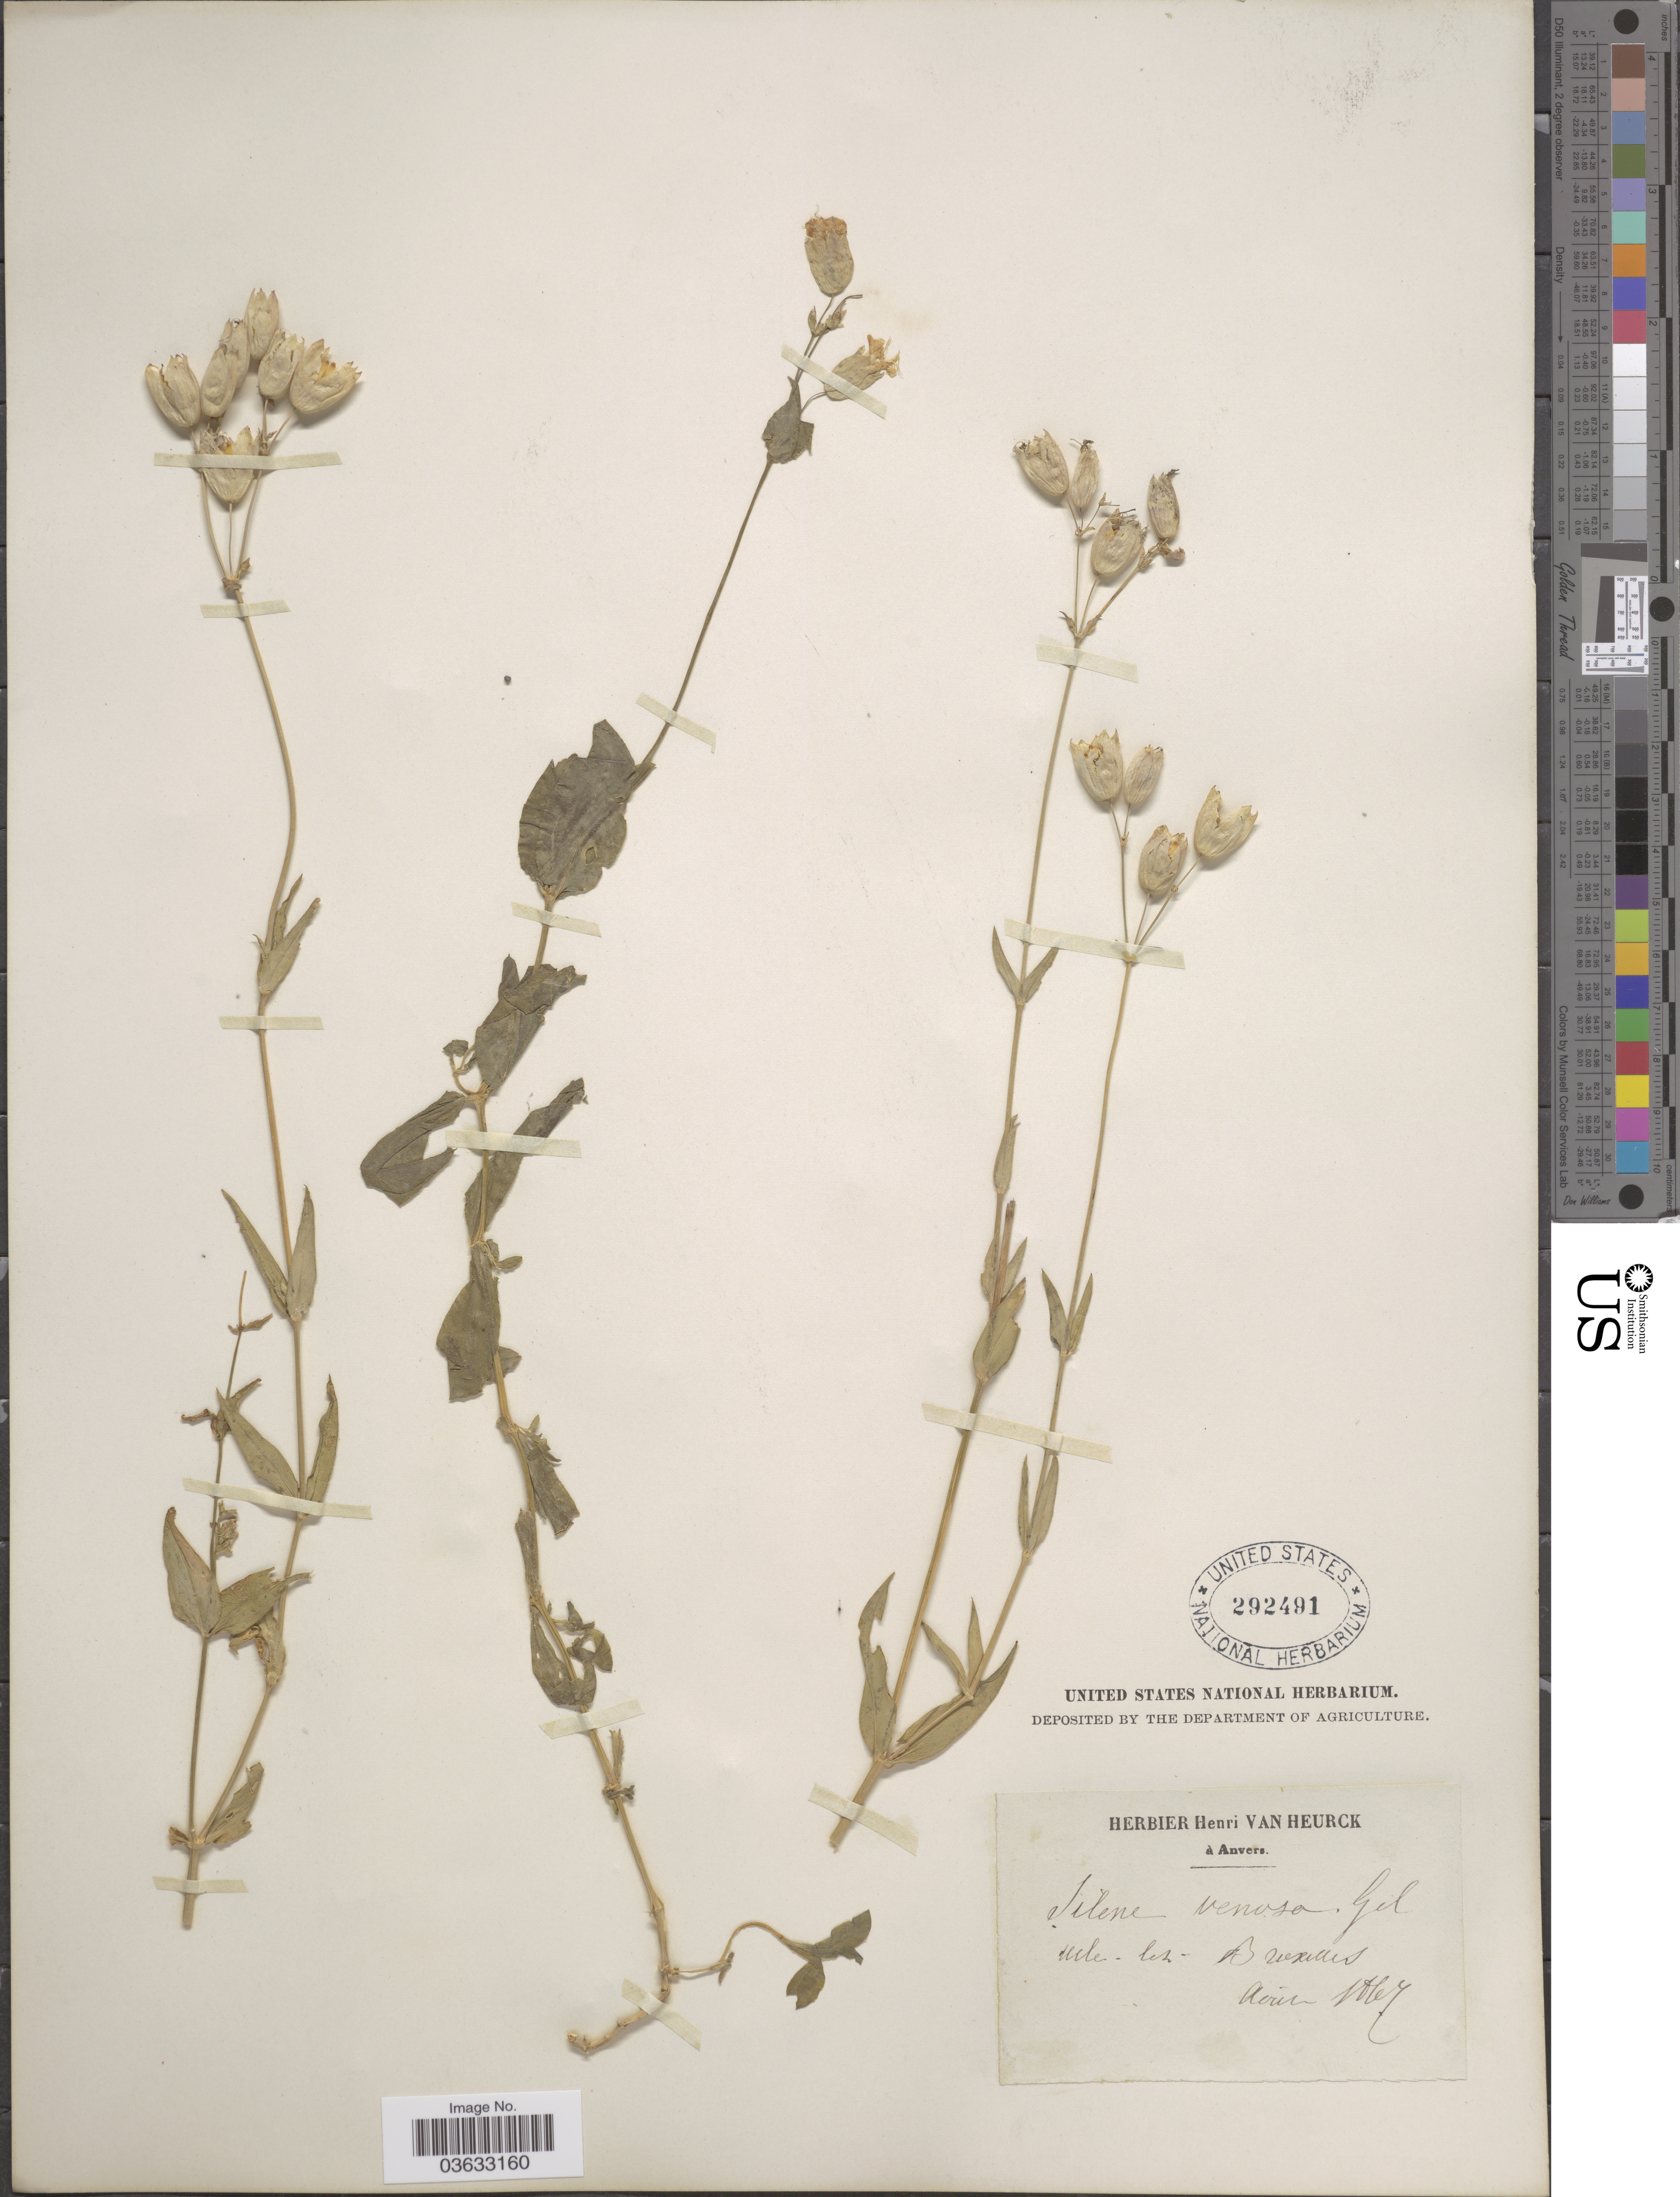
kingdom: Plantae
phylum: Tracheophyta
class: Magnoliopsida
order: Caryophyllales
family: Caryophyllaceae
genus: Silene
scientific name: Silene inflata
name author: Sm.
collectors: ex Herb Henri van Heurck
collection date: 1867-04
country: Belgium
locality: Ucle [interpreted]-les-Bruxelles.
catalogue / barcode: US 292491